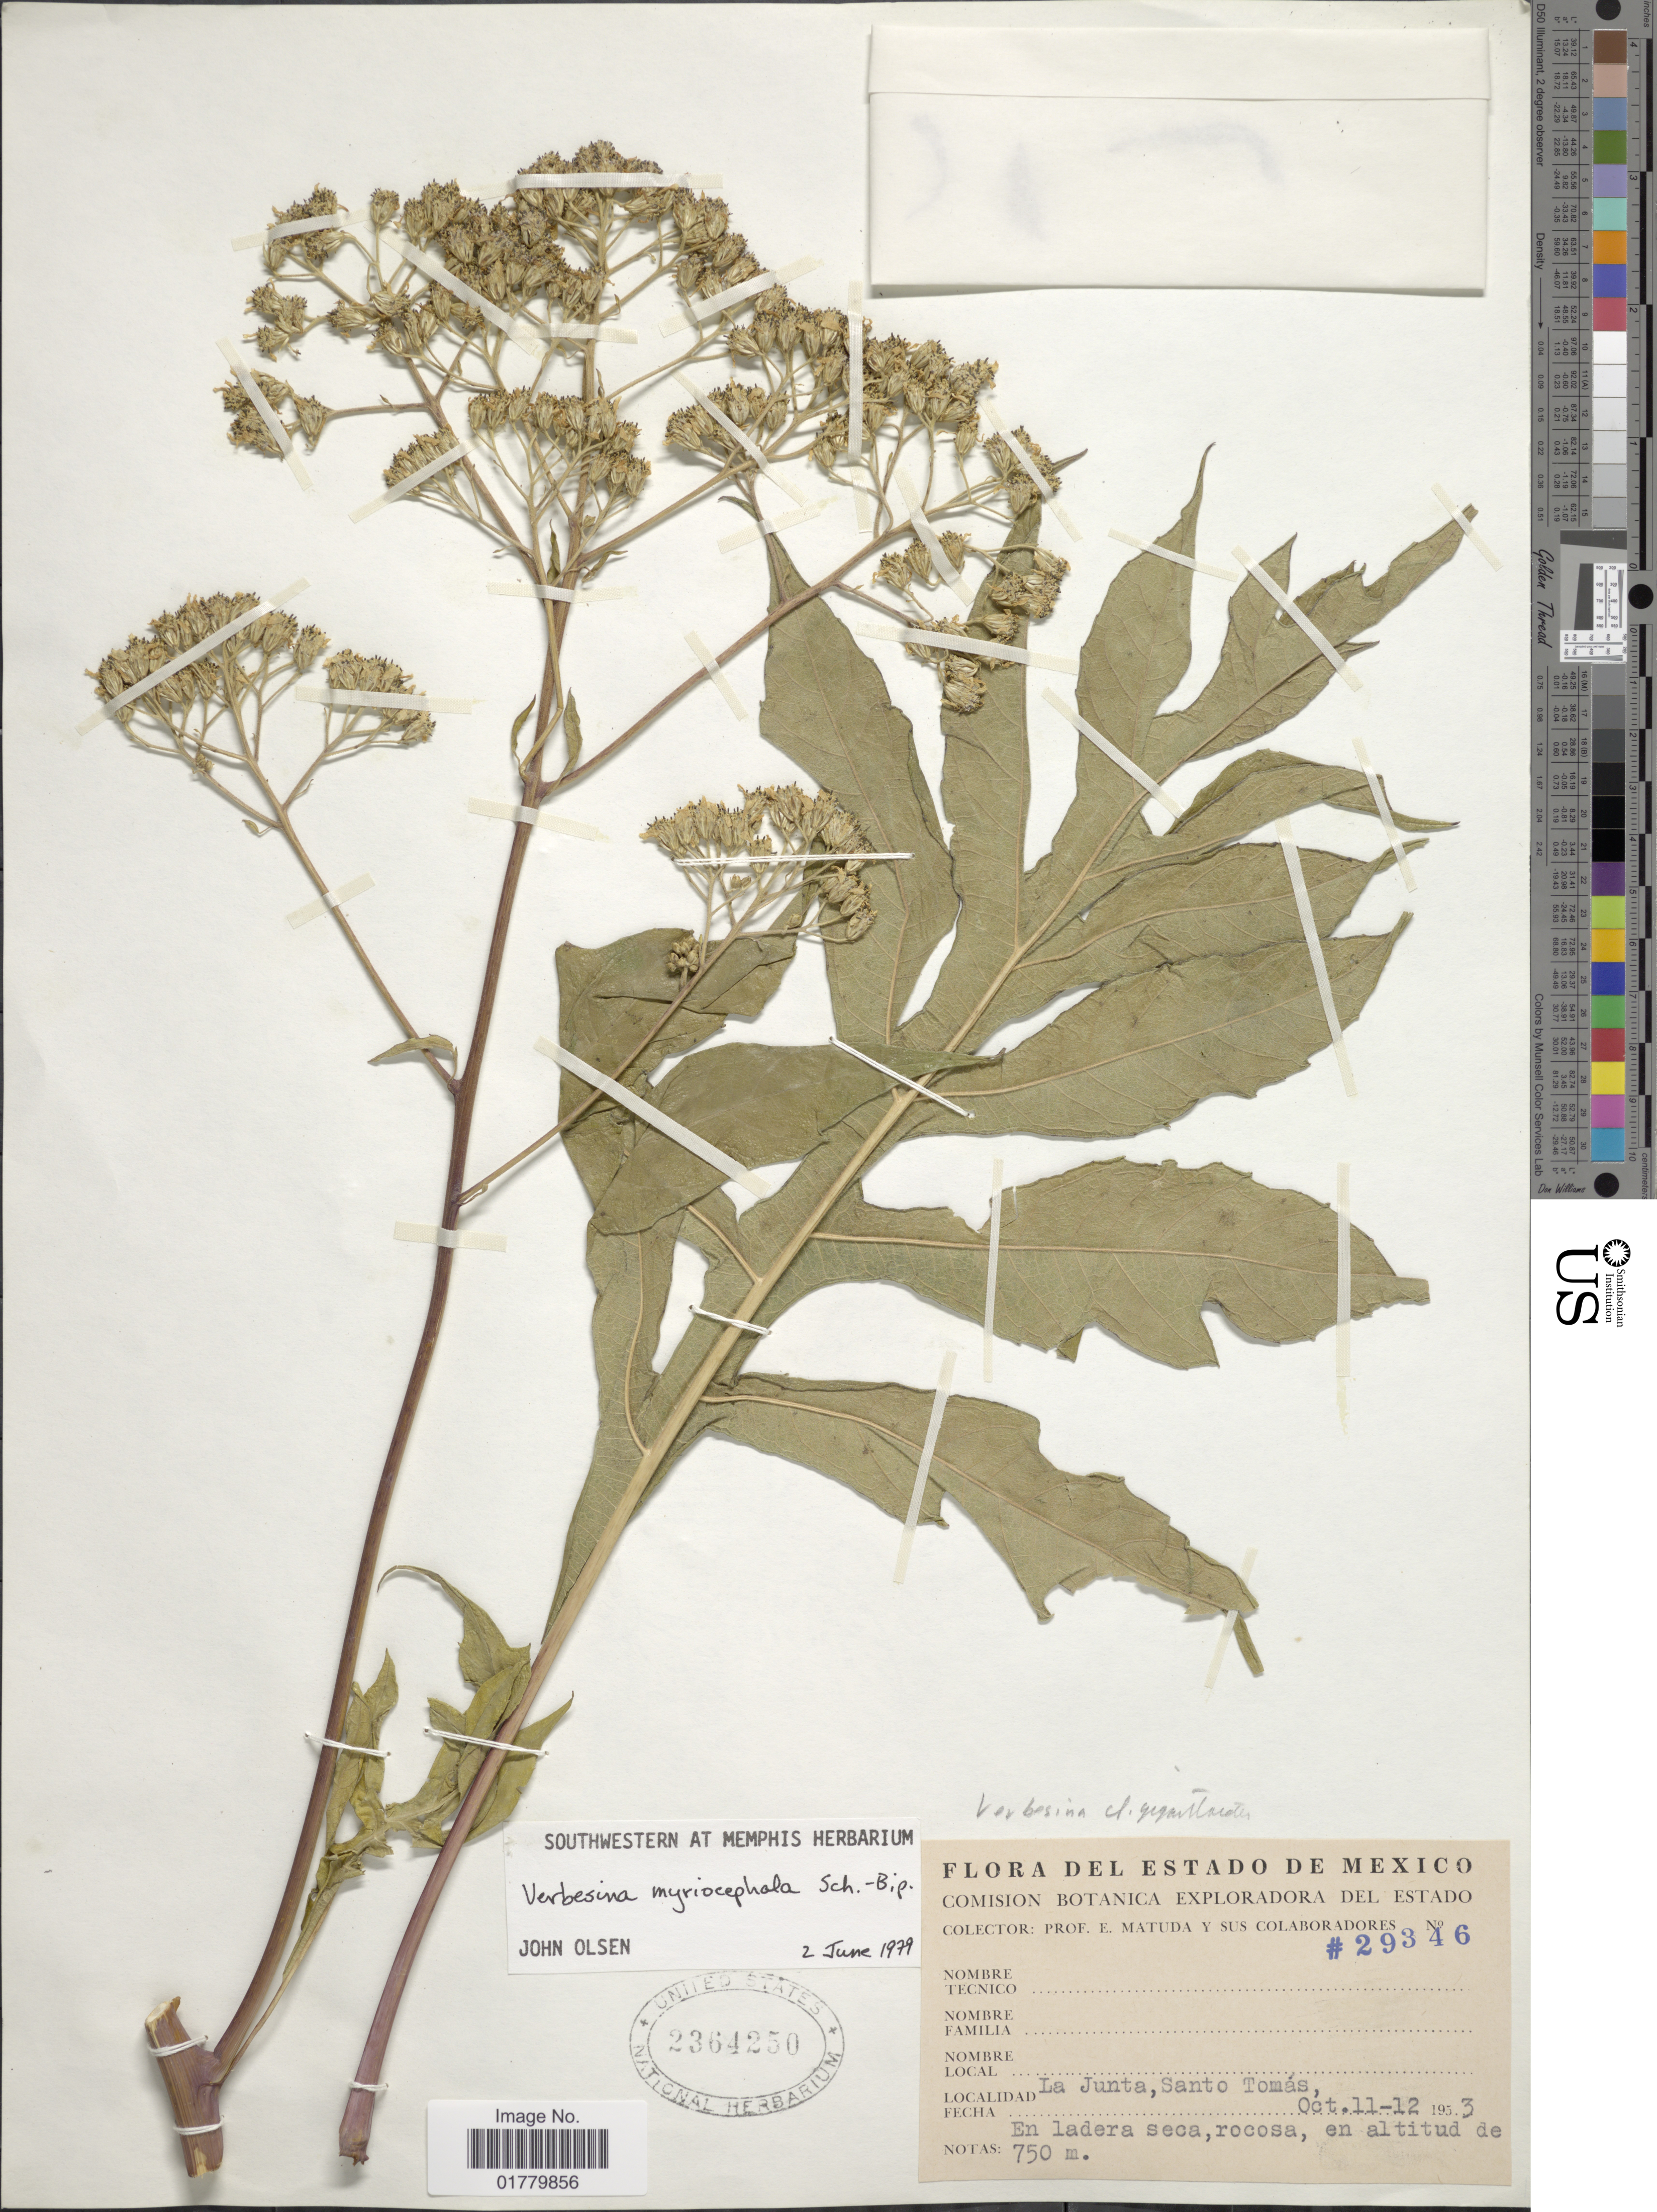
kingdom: Plantae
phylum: Tracheophyta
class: Magnoliopsida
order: Asterales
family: Asteraceae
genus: Verbesina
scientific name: Verbesina myriocephala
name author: Sch. Bip. ex Klatt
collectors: E. Matuda & et al.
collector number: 29346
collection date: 1953-10-11/1953-10-12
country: Mexico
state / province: México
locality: La Junta, Santo Tomás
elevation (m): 750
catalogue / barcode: US 2364250